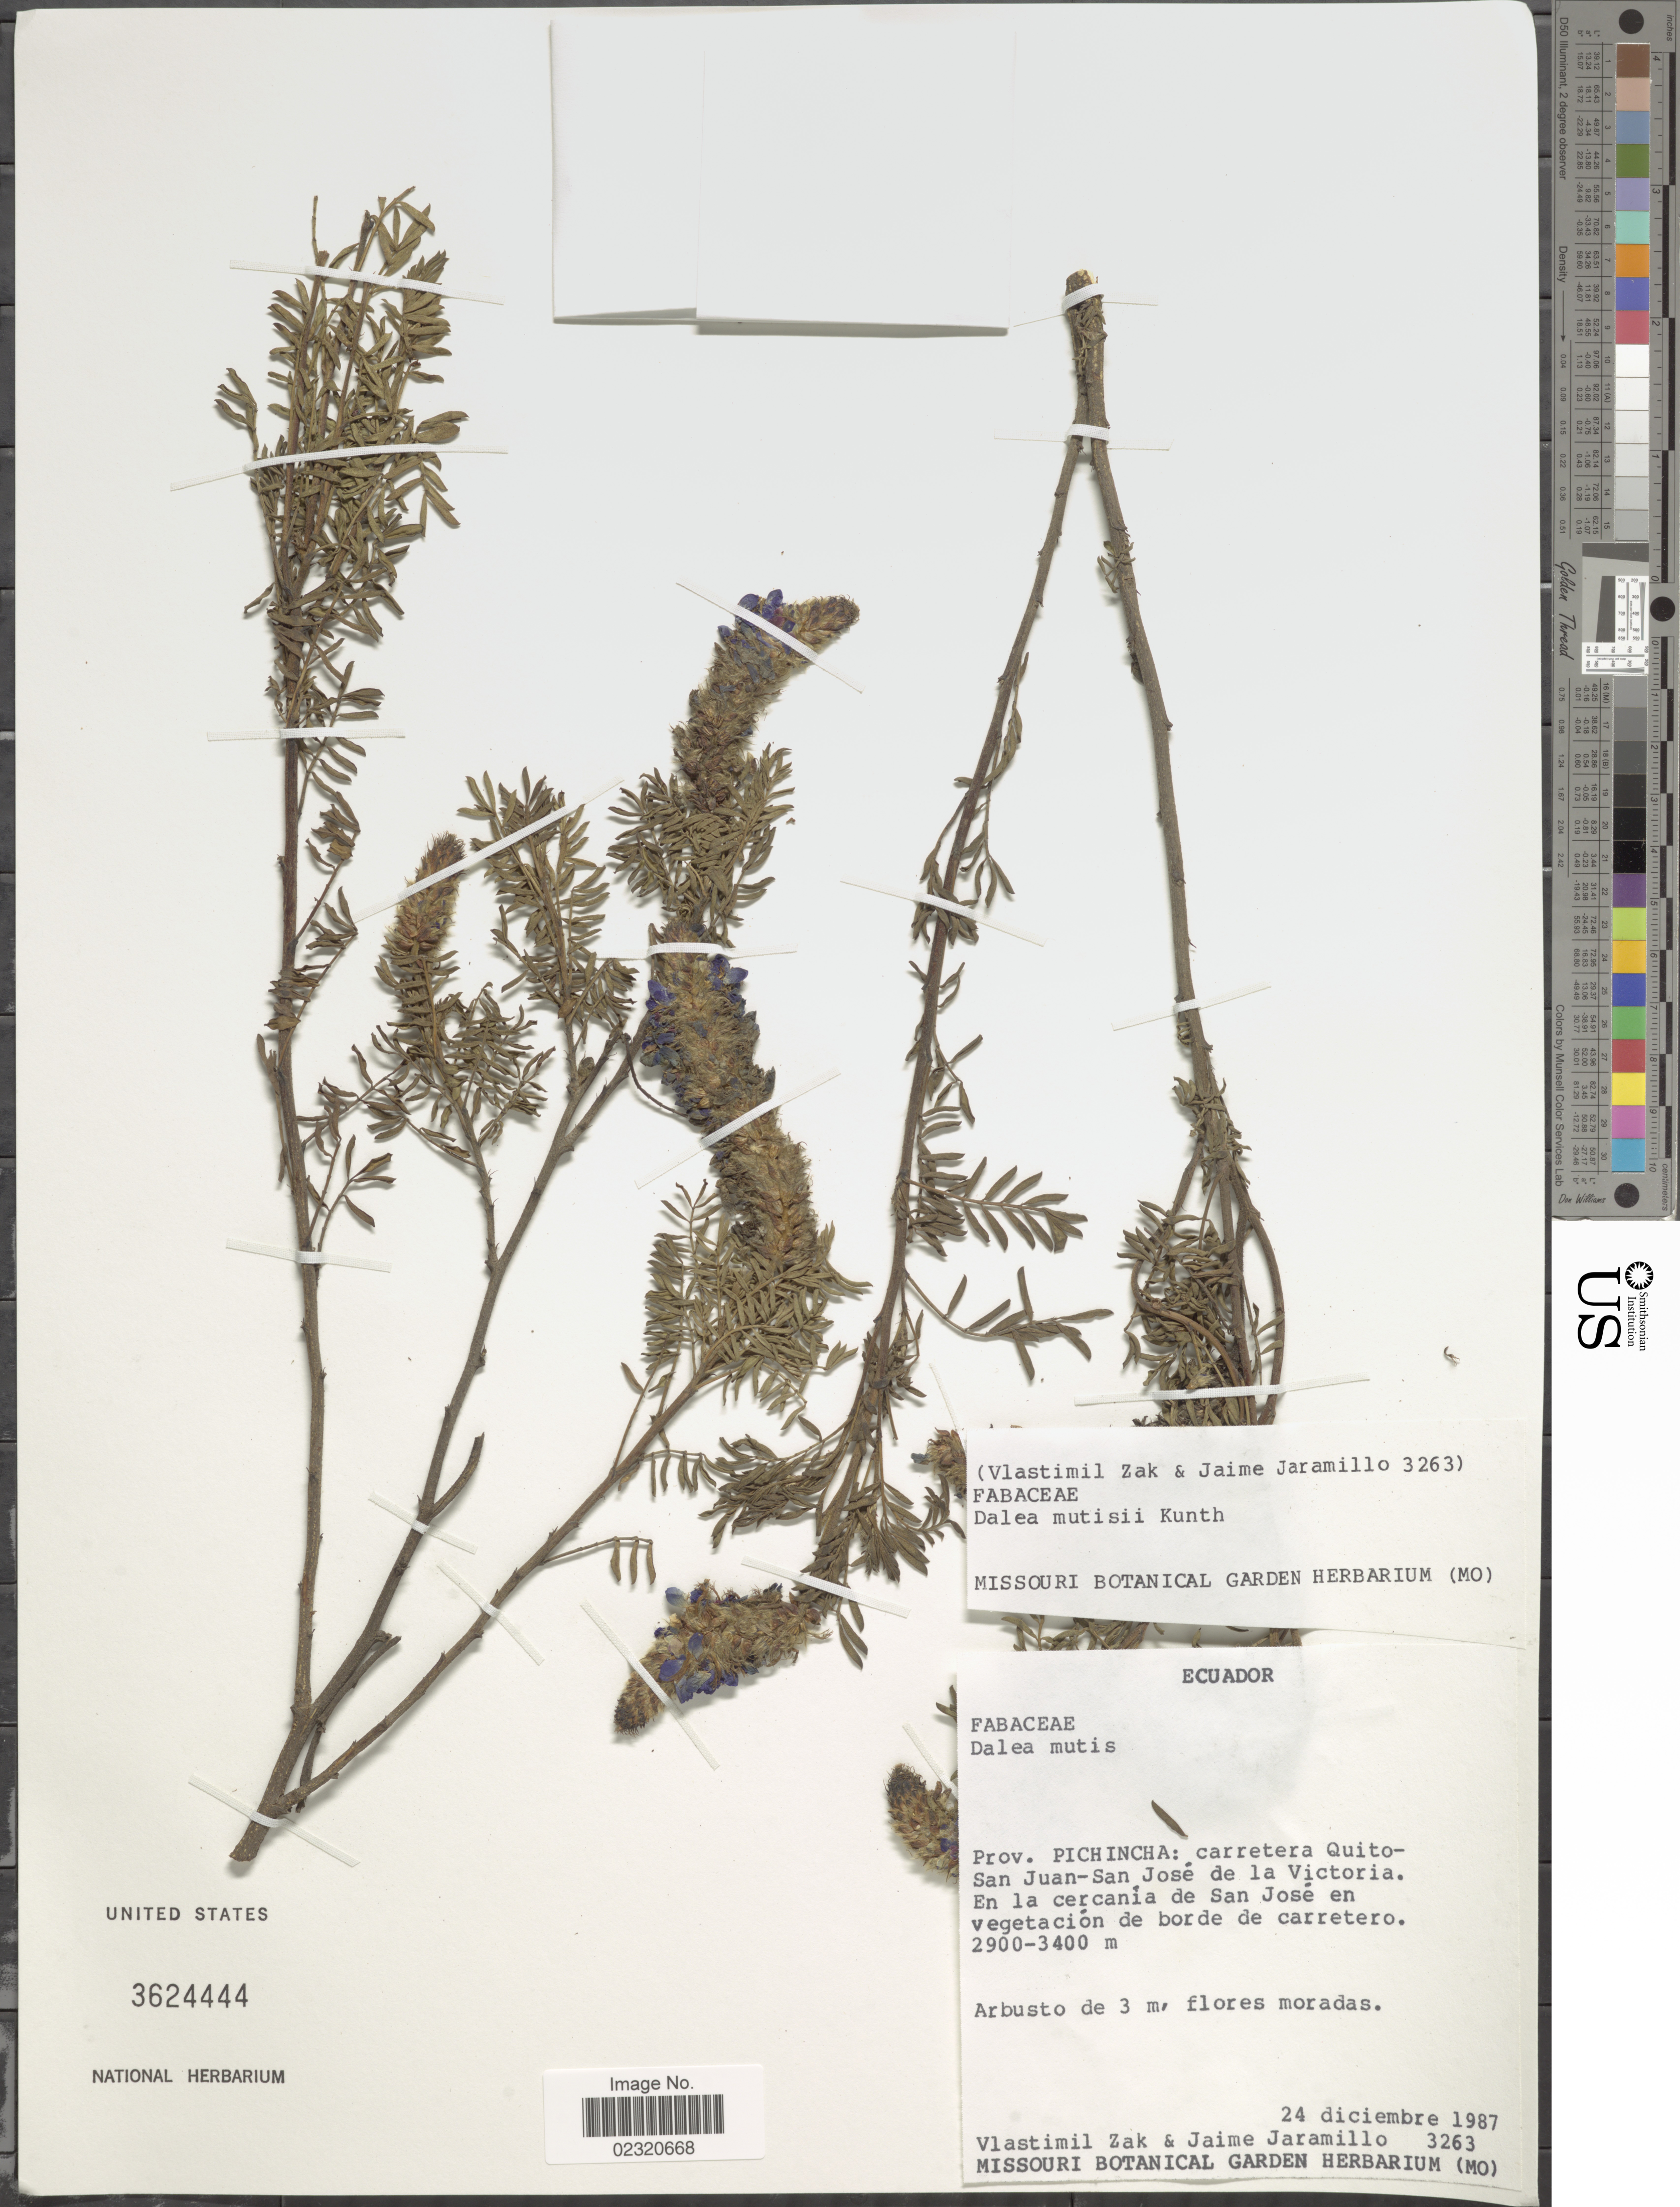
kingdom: Plantae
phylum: Tracheophyta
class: Magnoliopsida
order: Fabales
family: Fabaceae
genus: Dalea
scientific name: Dalea mutisii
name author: Kunth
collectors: V. Zak & J. Jaramillo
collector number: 3263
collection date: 1987-12-24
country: Ecuador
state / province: Pichincha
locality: Carretera Quito-San Juan - San Juose de la Victoria. En la cercania de San Jose en vegetacion de borde de carretero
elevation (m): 2900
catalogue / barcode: US 3624444